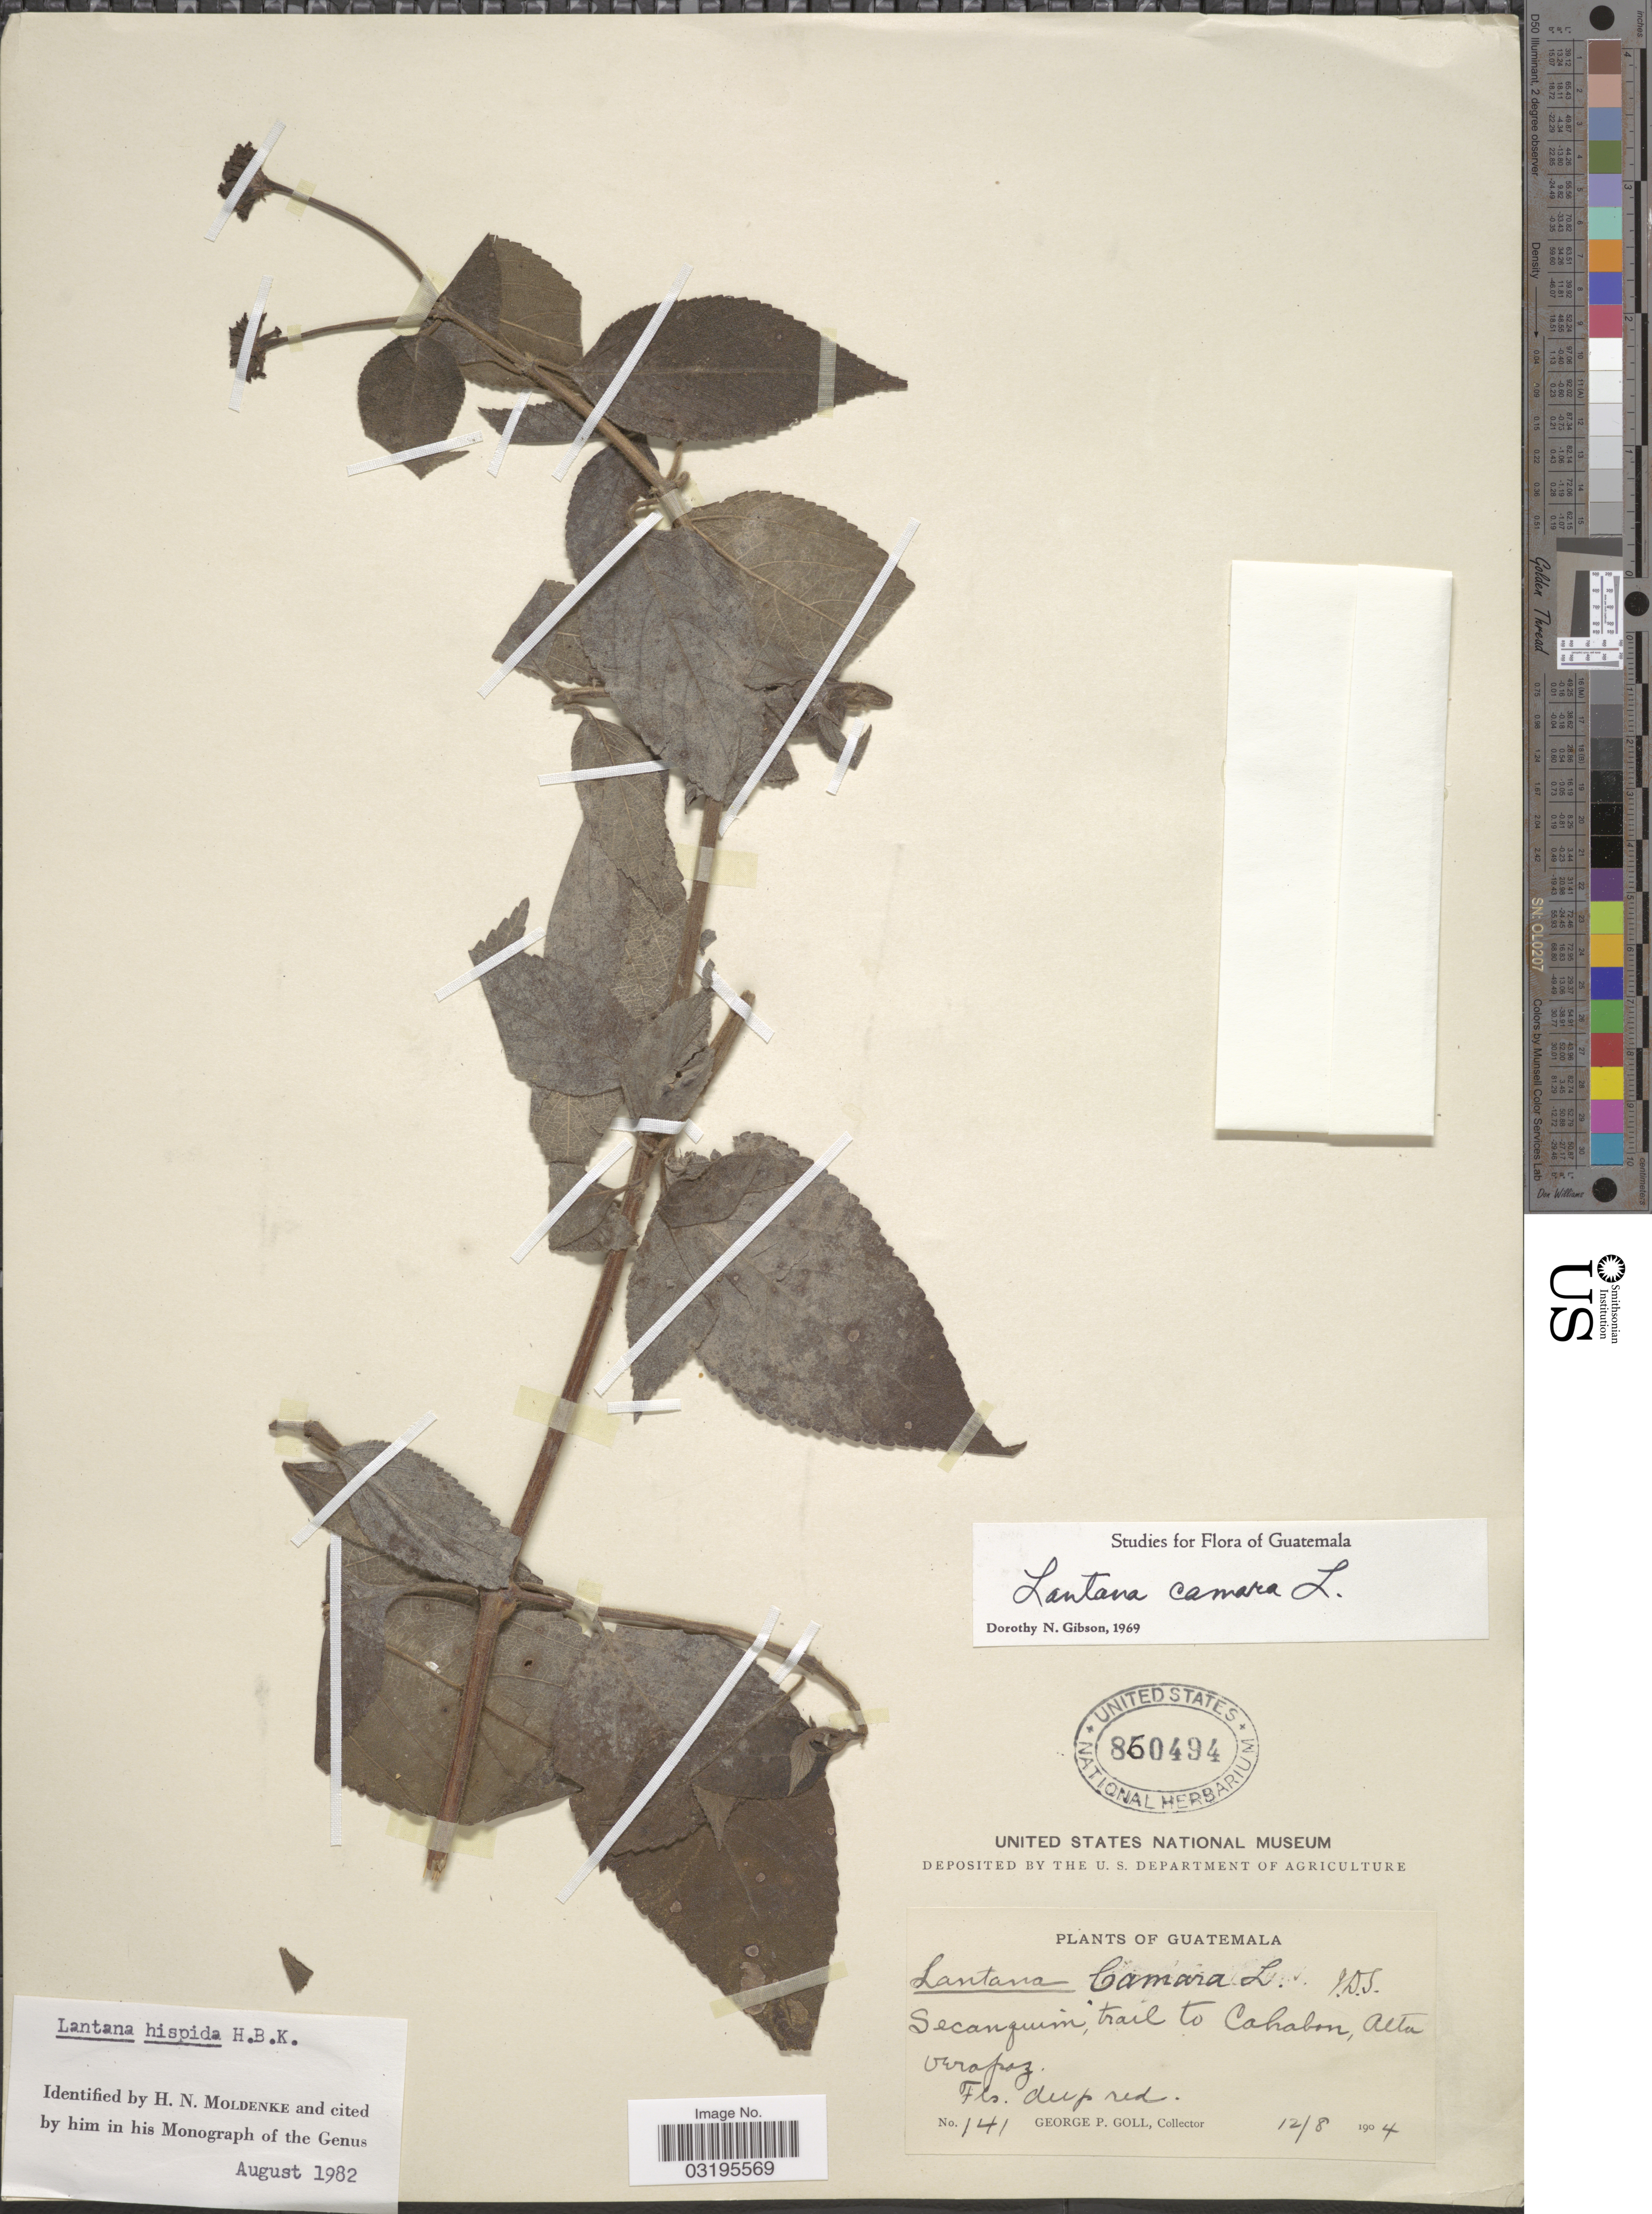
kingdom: Plantae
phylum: Tracheophyta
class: Magnoliopsida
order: Lamiales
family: Verbenaceae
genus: Lantana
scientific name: Lantana hispida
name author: Kunth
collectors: G. P. Goll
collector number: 141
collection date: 1904-08-12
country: Guatemala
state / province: Alta Verapaz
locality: Secanquim, trail to Cahabon.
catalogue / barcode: US 860494